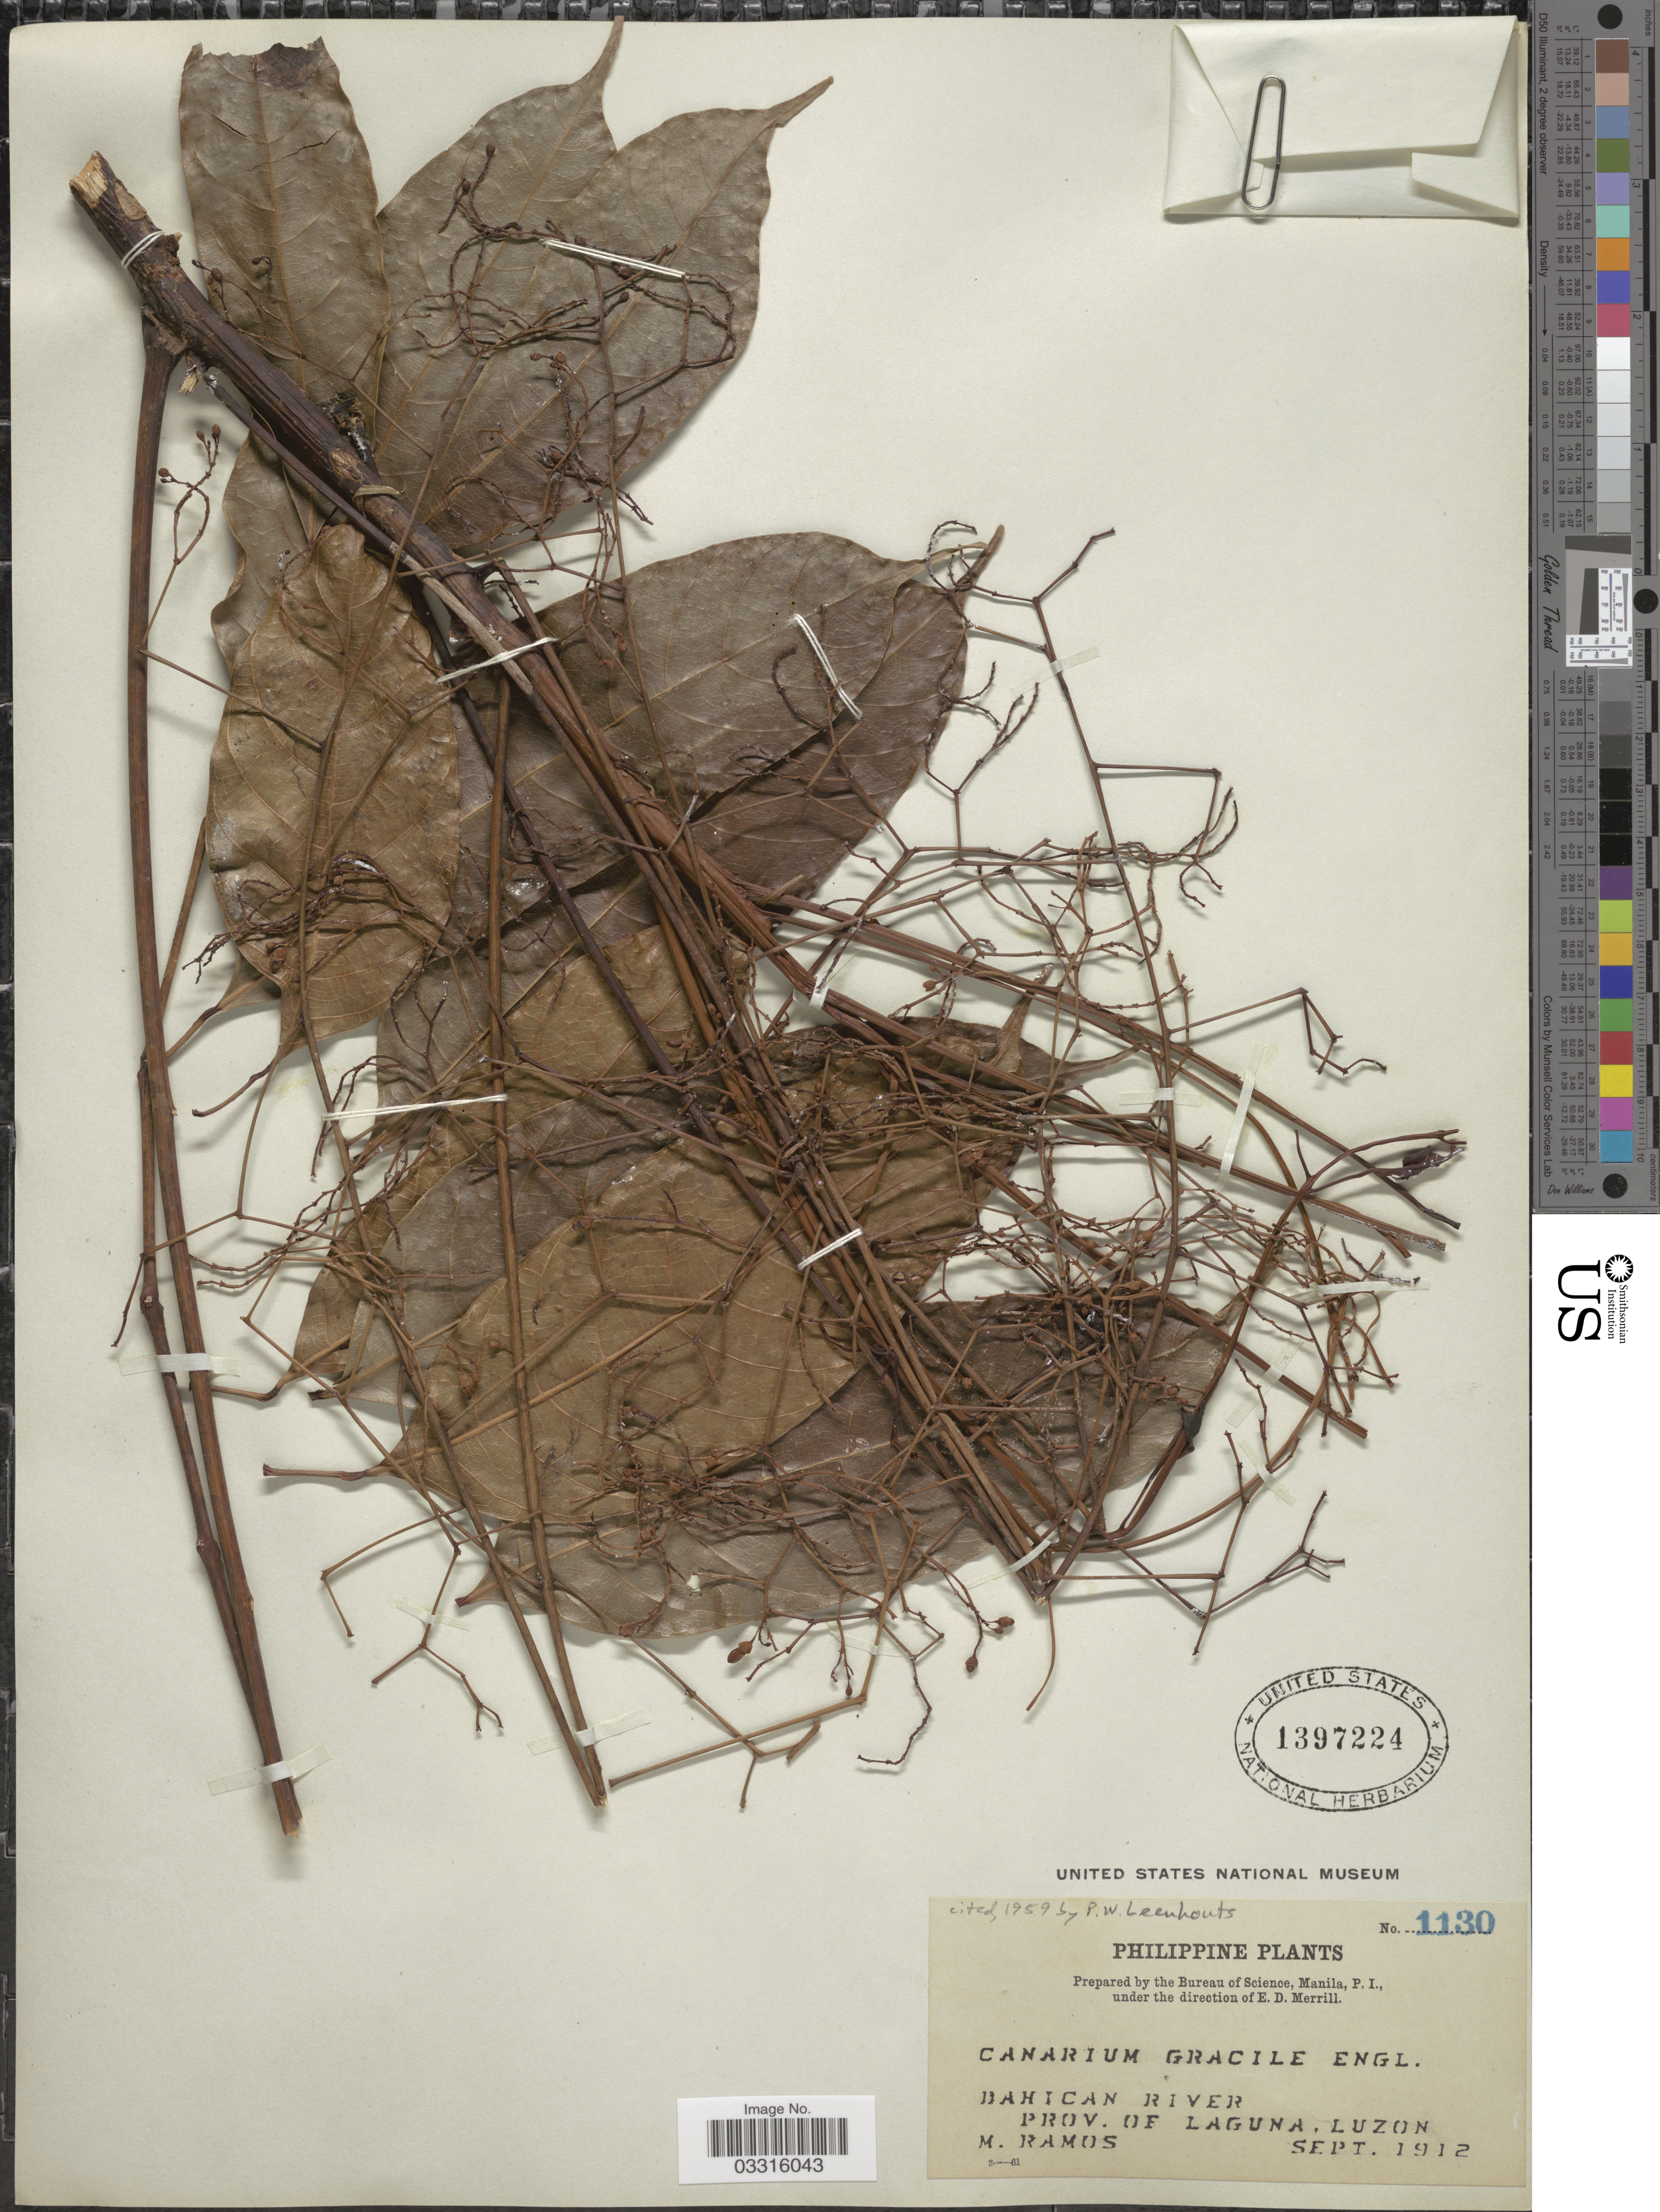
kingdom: Plantae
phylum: Tracheophyta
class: Magnoliopsida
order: Sapindales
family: Burseraceae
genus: Canarium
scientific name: Canarium gracile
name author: Engl.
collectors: M. Ramos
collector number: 1130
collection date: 1912-09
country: Philippines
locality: Dahican River, Prov. of Laguna, Luzon.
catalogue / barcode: US 1397224